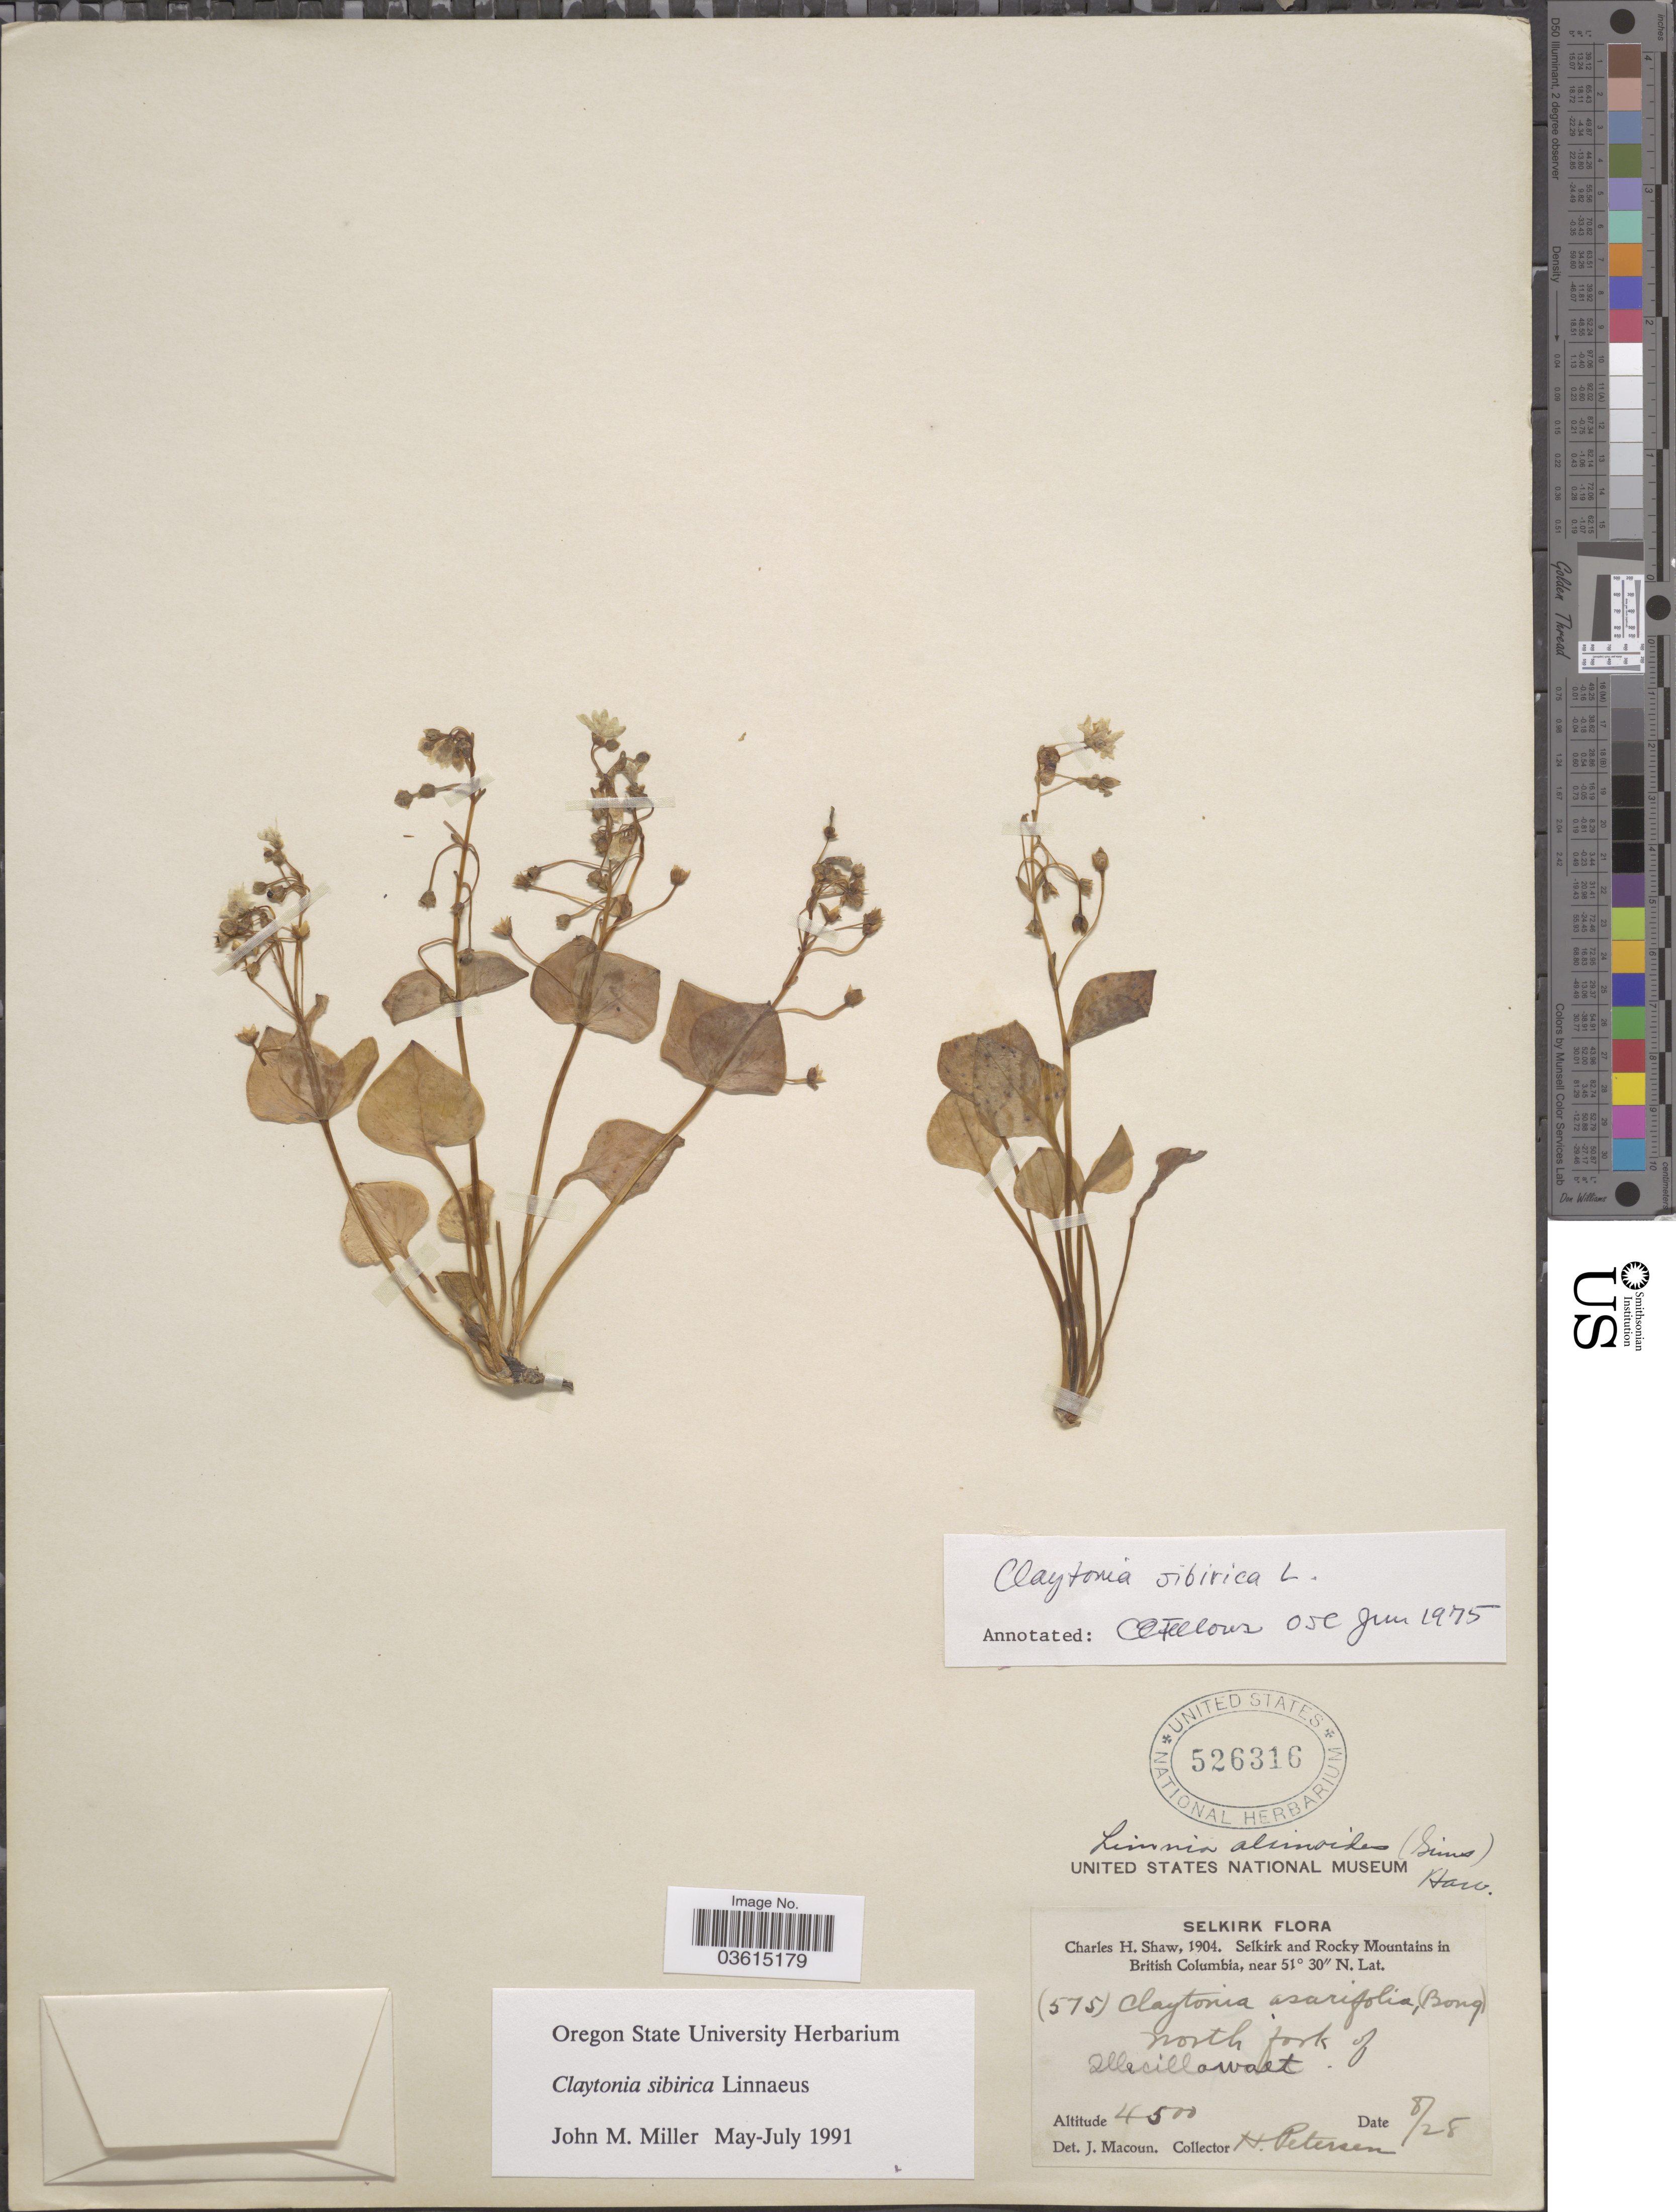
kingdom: Plantae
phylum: Tracheophyta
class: Magnoliopsida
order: Caryophyllales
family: Montiaceae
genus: Claytonia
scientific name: Claytonia sibirica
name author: L.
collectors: H. Petersen & C. Shaw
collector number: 575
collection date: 1904-08-28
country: Canada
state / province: British Columbia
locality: Selkirk. Selkirk and Rocky Mountains in British Columbia. North fork of Illecillawaet.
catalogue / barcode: US 526316